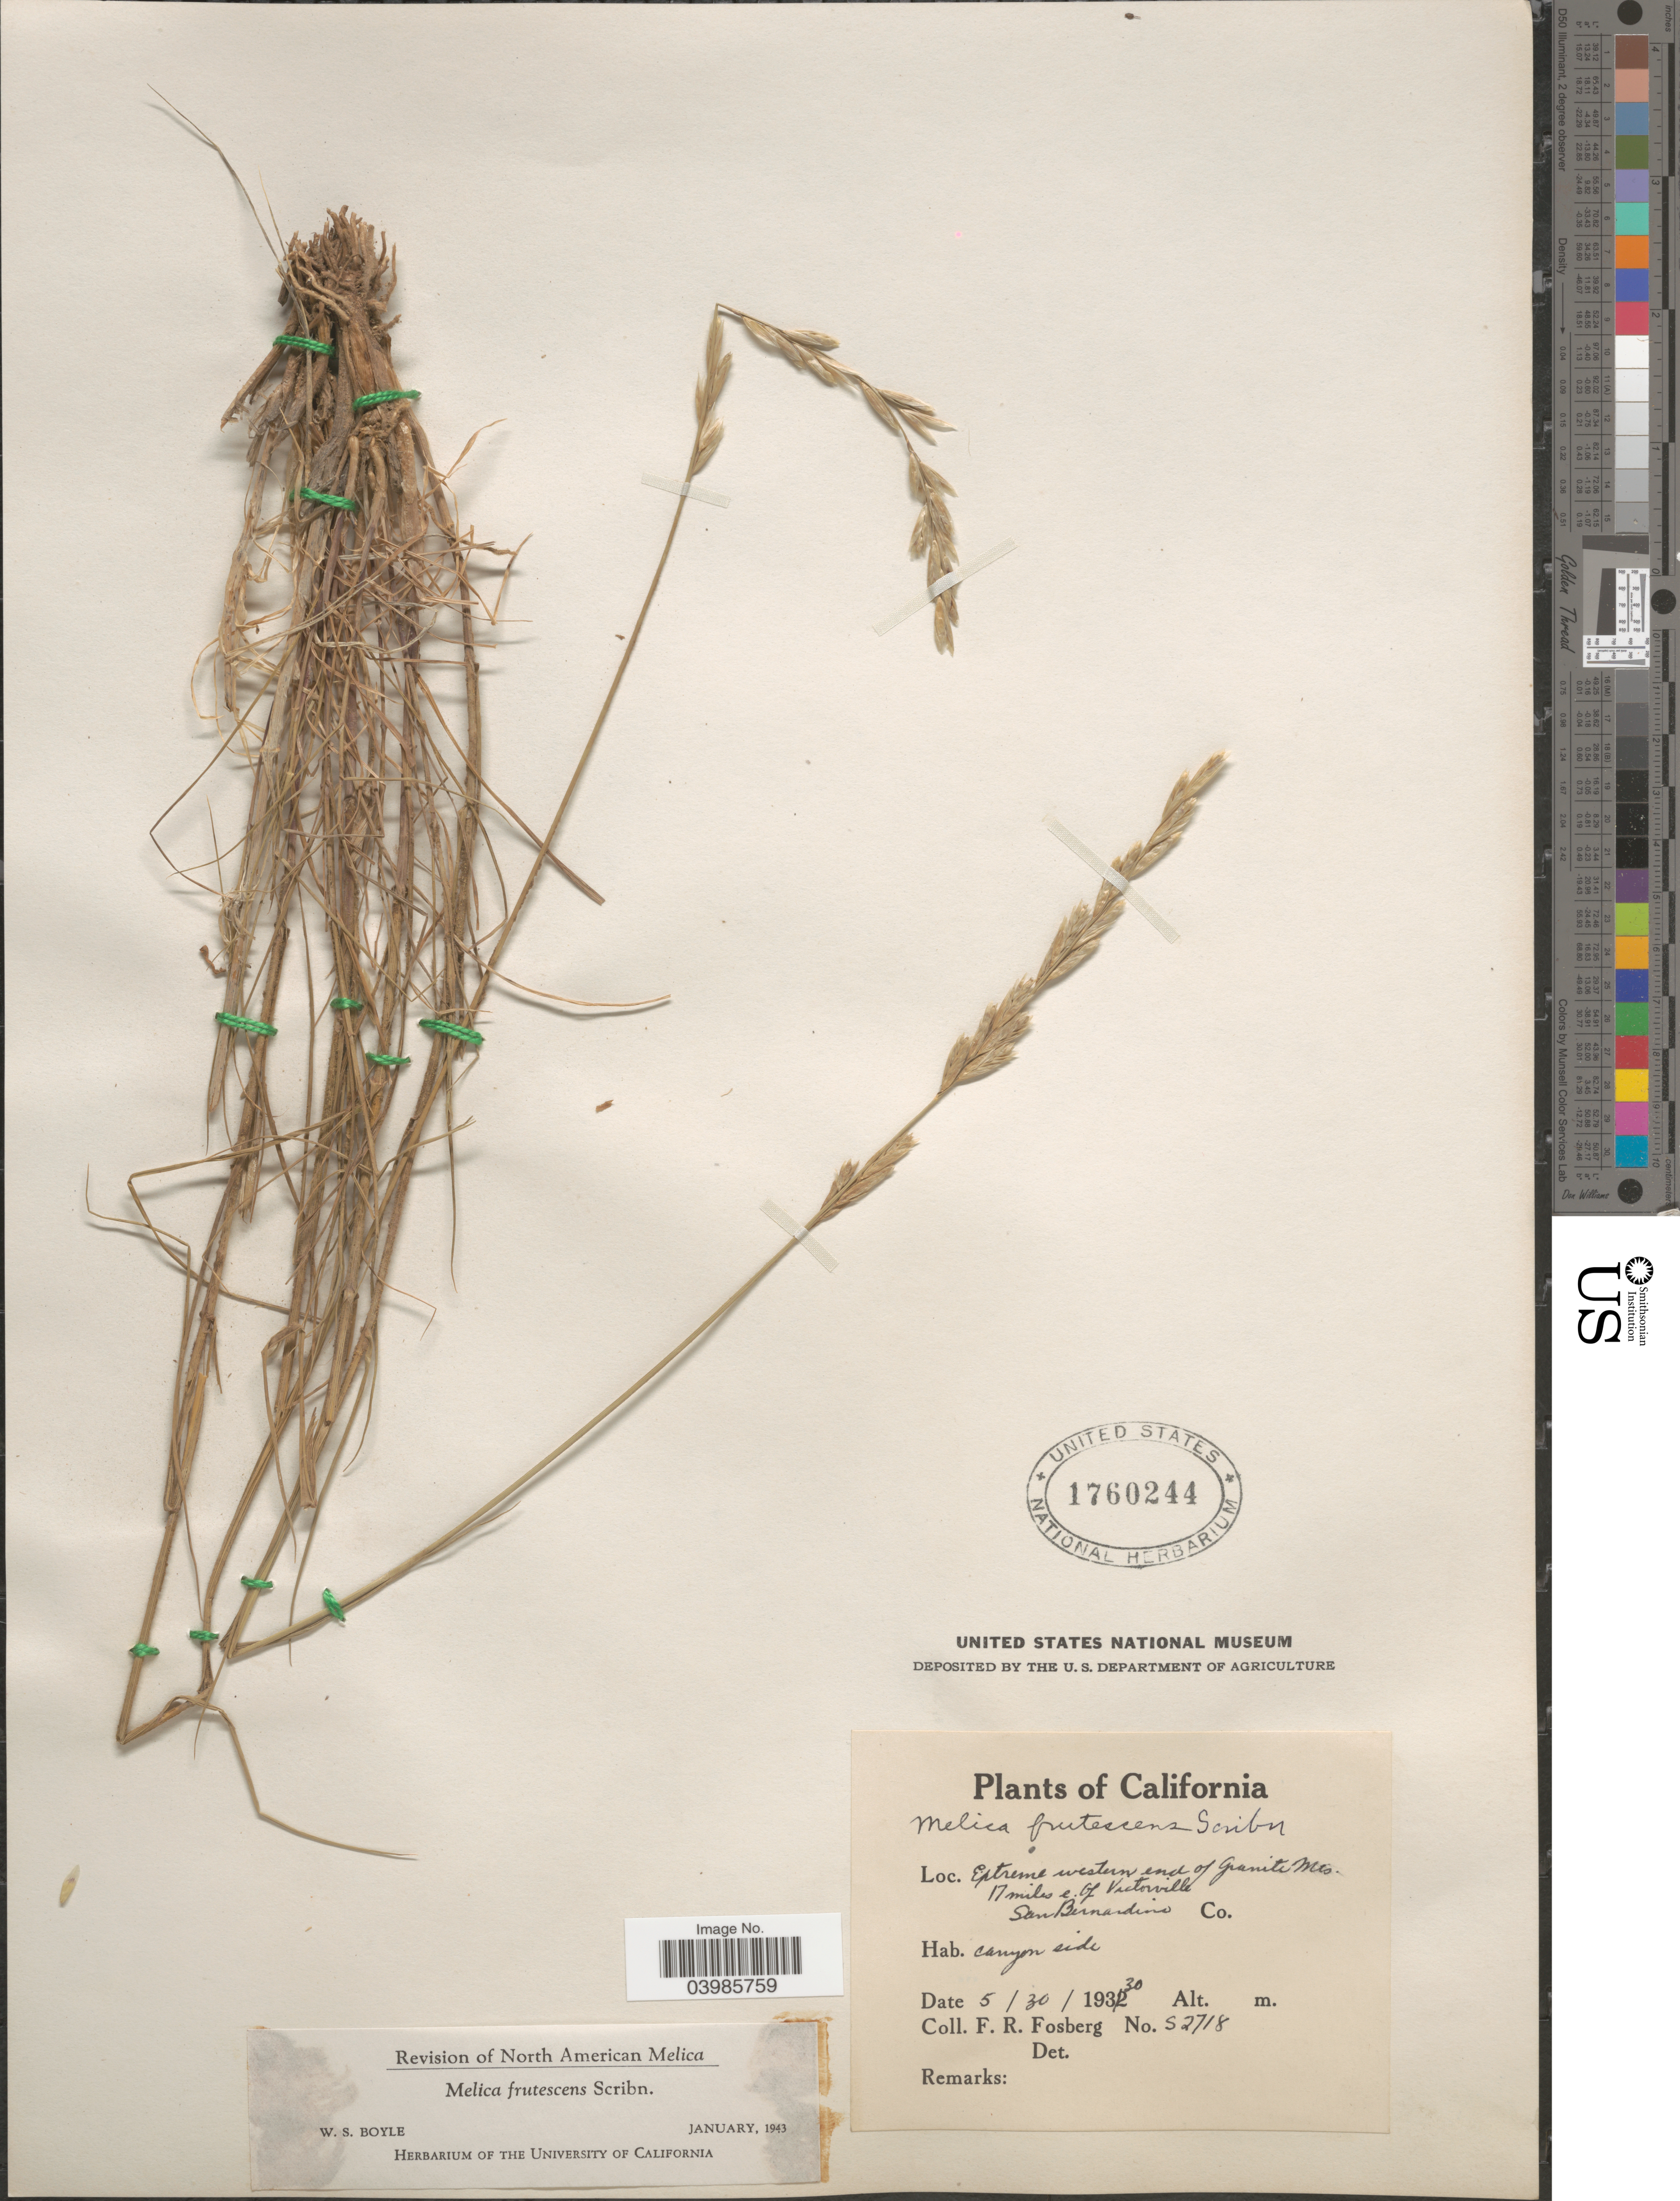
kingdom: Plantae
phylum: Tracheophyta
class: Liliopsida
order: Poales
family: Poaceae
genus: Melica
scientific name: Melica frutescens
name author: Scribn.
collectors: F. R. Fosberg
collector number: S2718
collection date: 1930-05-30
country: United States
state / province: California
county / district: San Barnadino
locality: Extreme western end of Granite Mts. 17 miles e. of Victorville. San Bernardino Co. Canyon side.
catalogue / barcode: US 1760244